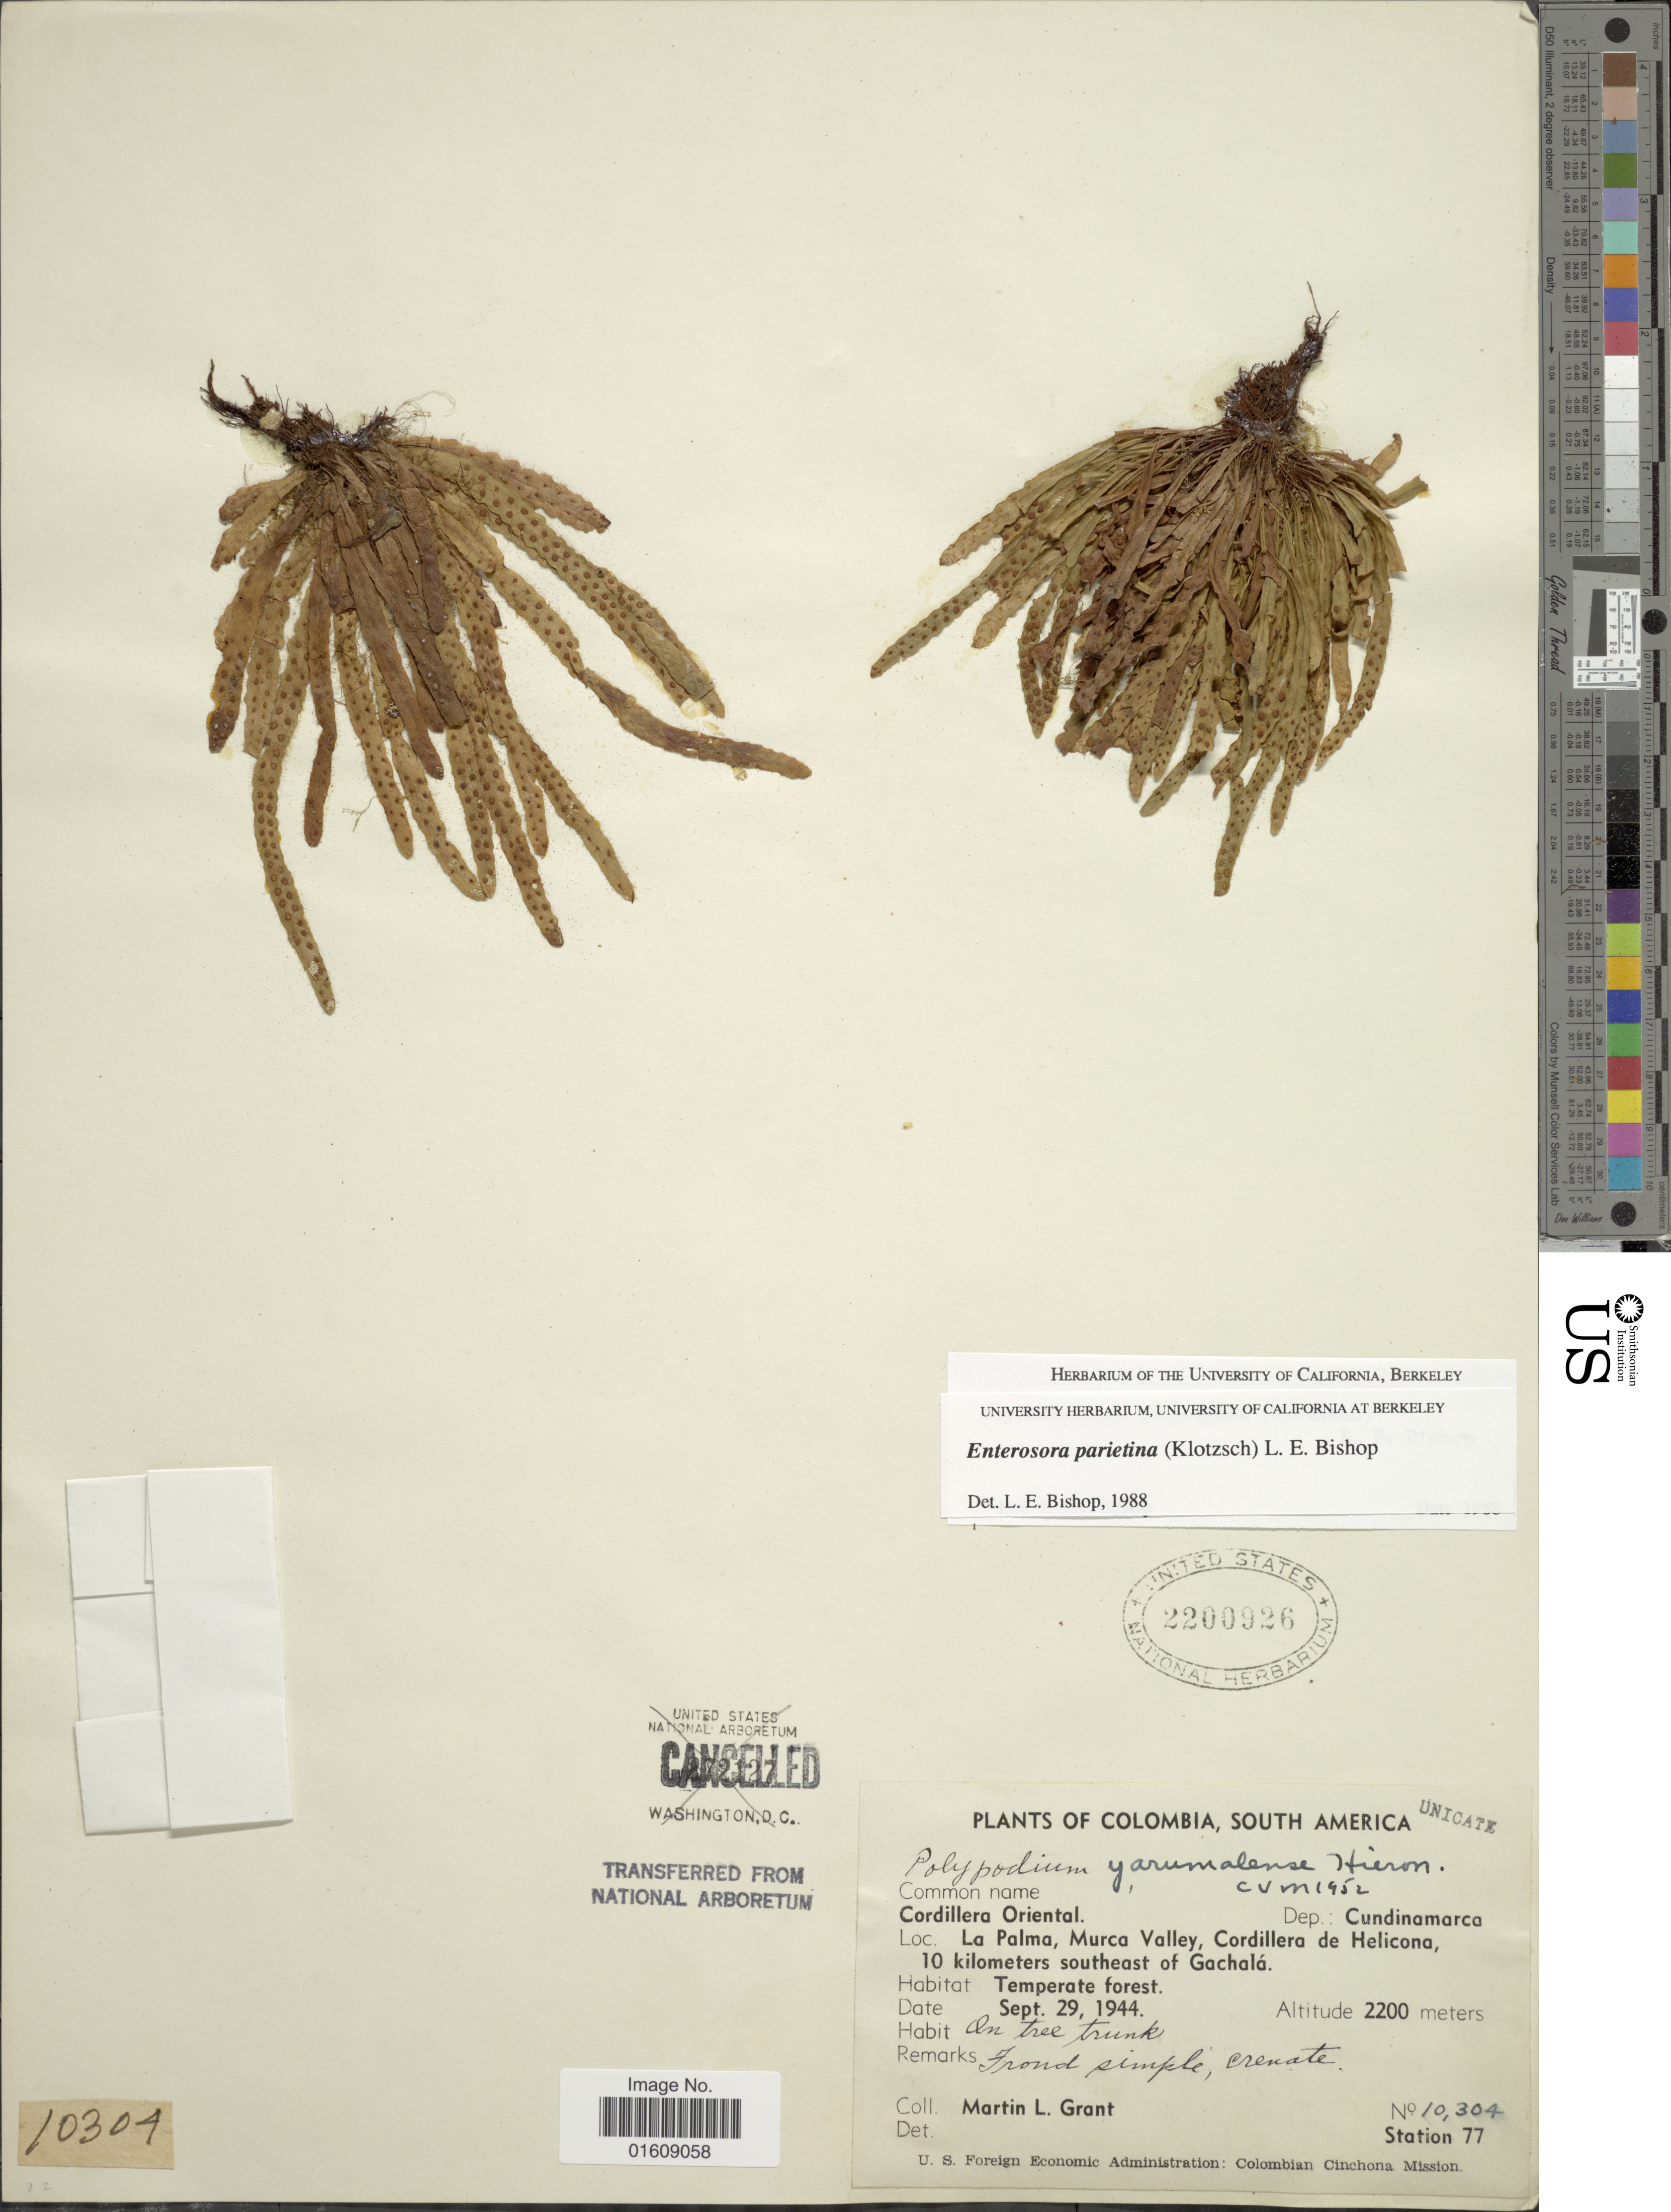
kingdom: Plantae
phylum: Tracheophyta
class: Polypodiopsida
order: Polypodiales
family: Polypodiaceae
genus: Enterosora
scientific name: Enterosora parietina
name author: (Klotzsch) L.E. Bishop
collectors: M. L. Grant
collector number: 10304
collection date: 1944-09-29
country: Colombia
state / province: Cundinamarca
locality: Colombia, South America, La Palma, Murca Valley, Cordillera de Helicona, 10 kilometers southeast of Gachalá, Cordillera Oriental, Dep. Cundinamarca.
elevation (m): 2200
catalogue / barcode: US 2200926